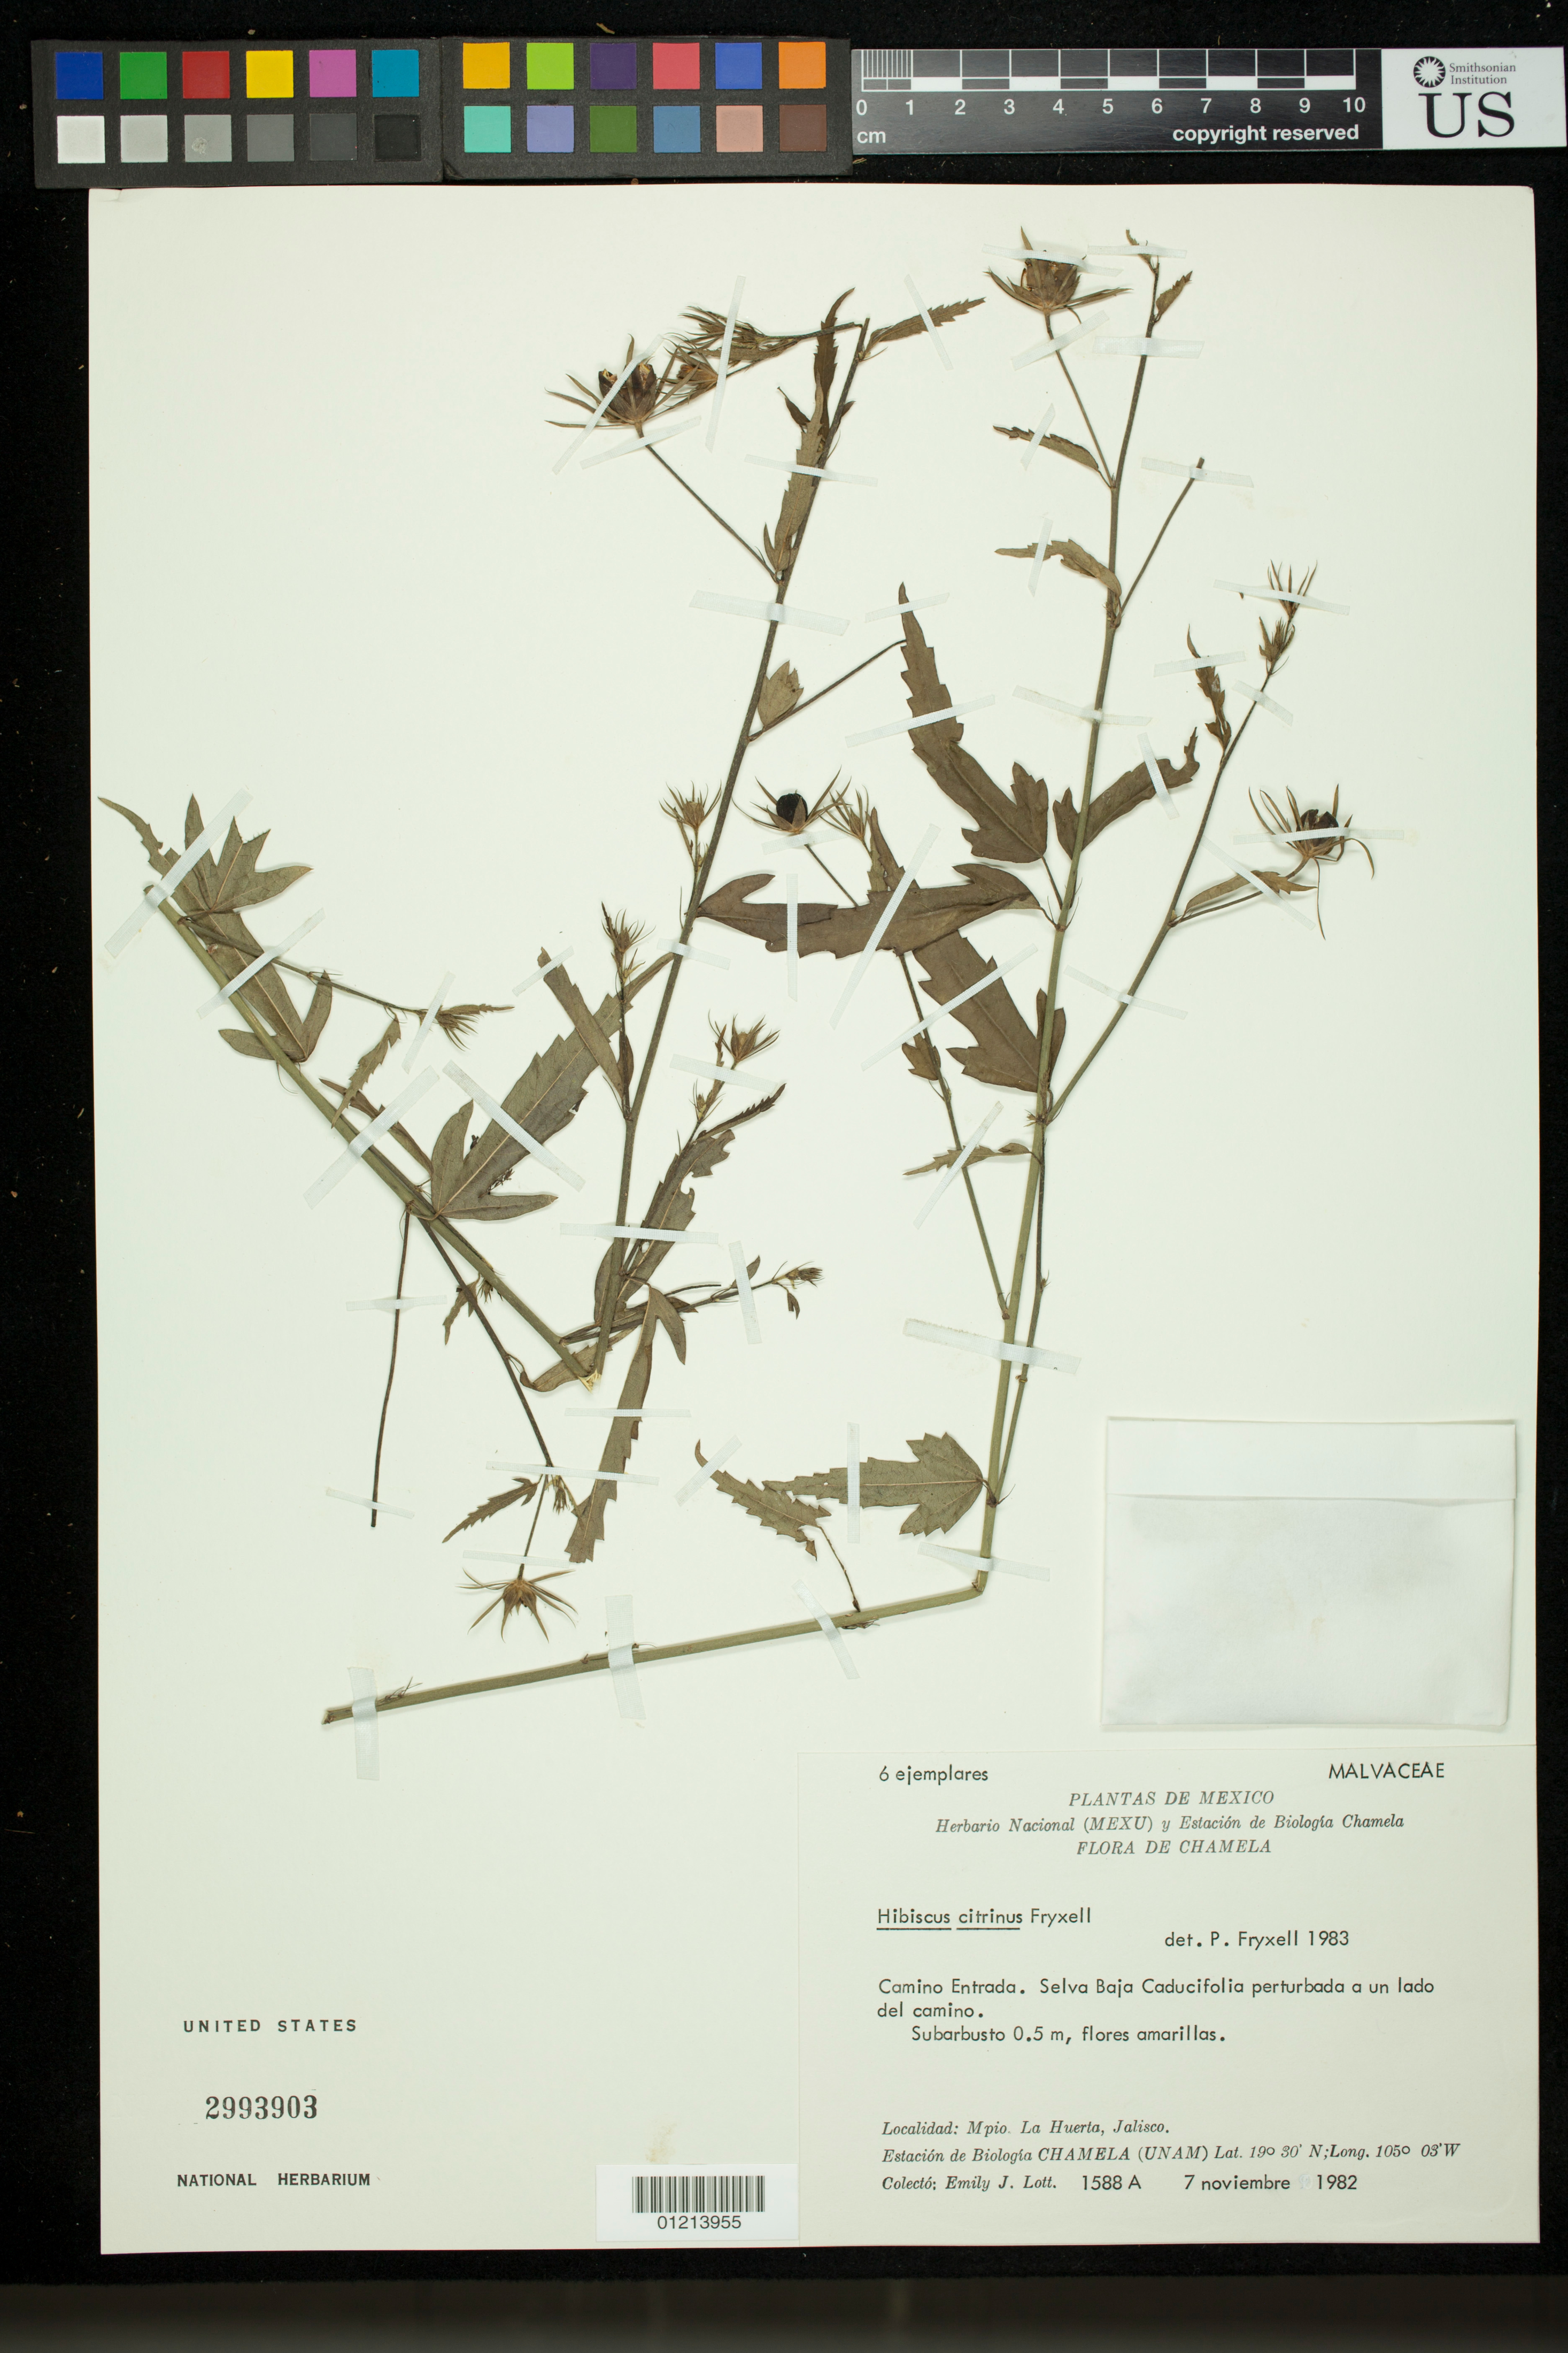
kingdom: Plantae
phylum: Tracheophyta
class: Magnoliopsida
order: Malvales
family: Malvaceae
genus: Hibiscus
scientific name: Hibiscus citrinus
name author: Fryxell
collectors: E. J. Lott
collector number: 1588 A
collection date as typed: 11 Jul 1982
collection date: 1982-07-11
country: Mexico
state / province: Jalisco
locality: Camino Entrada. Selva Baja Caducifolia perturbada a un lado del camino.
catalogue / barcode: US 2993903